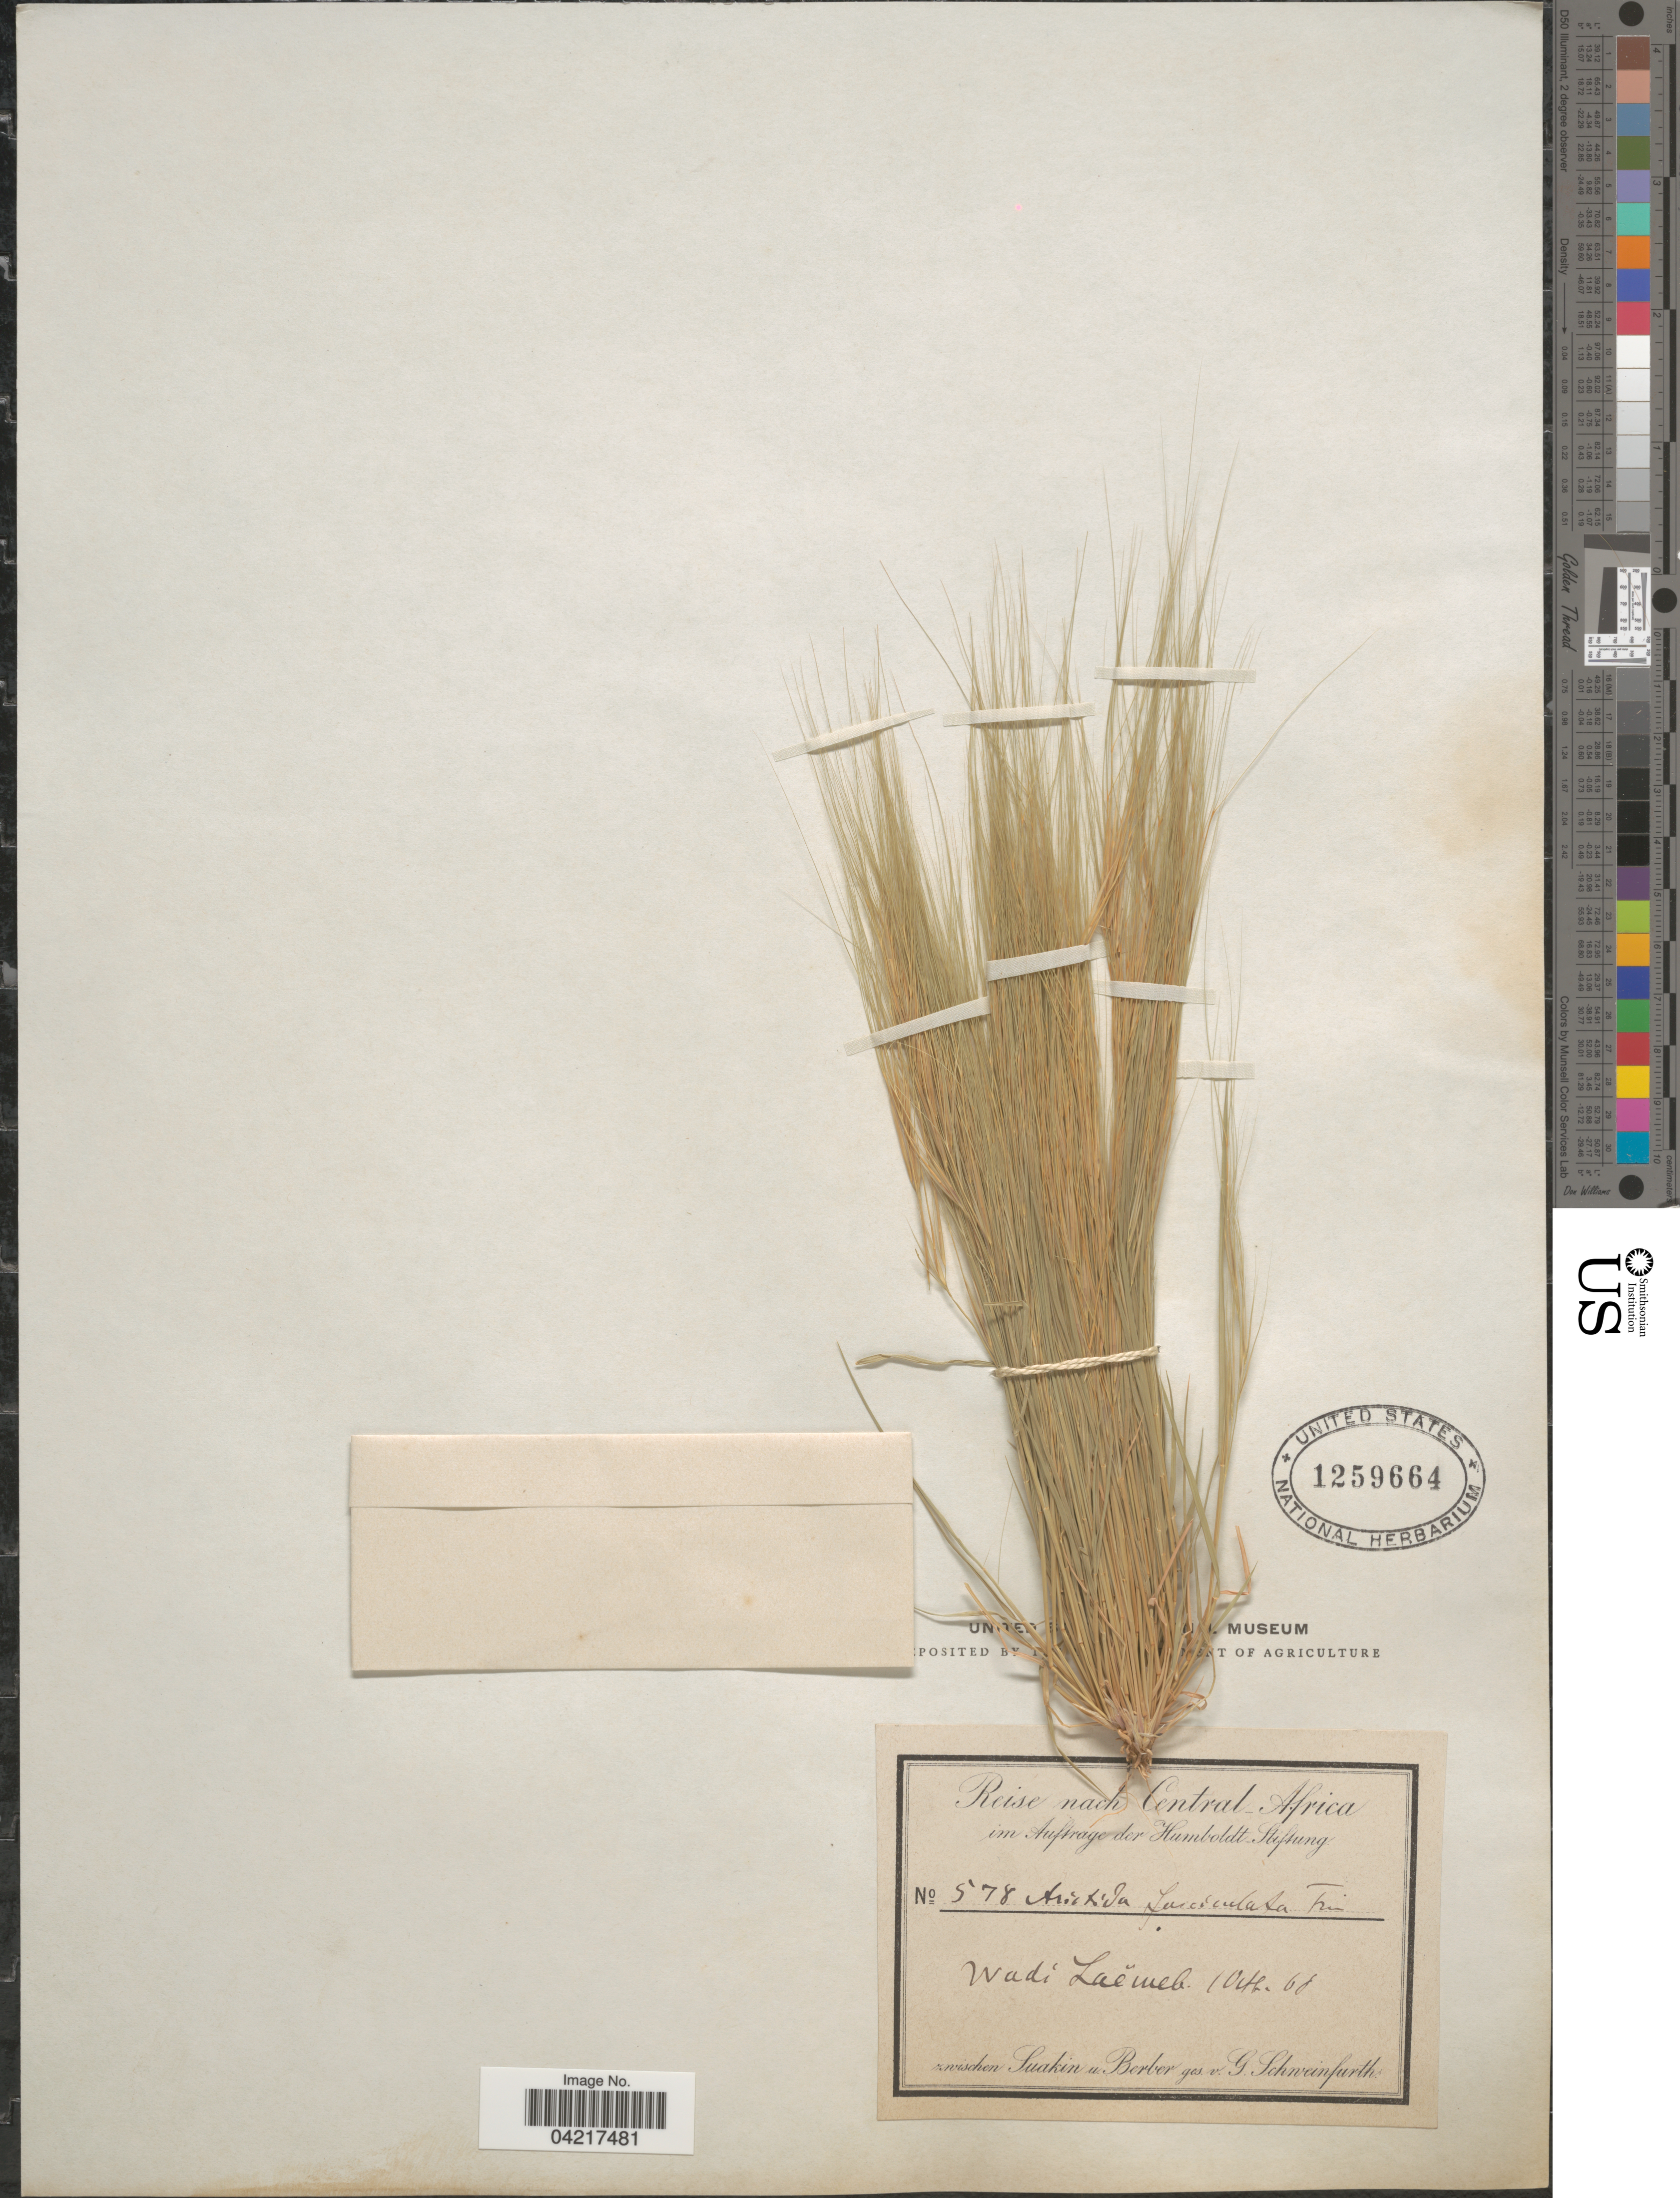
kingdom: Plantae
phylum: Tracheophyta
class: Liliopsida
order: Poales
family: Poaceae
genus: Aristida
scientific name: Aristida funiculata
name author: Trin. & Rupr.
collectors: -. Humboldt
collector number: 578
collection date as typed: Transcribed d/m/y: 1/10/68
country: Central African Republic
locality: Reise nach Central-Africa. Wadi Zaëmeb. Zwischen Suakin u Berber.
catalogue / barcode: US 1259664